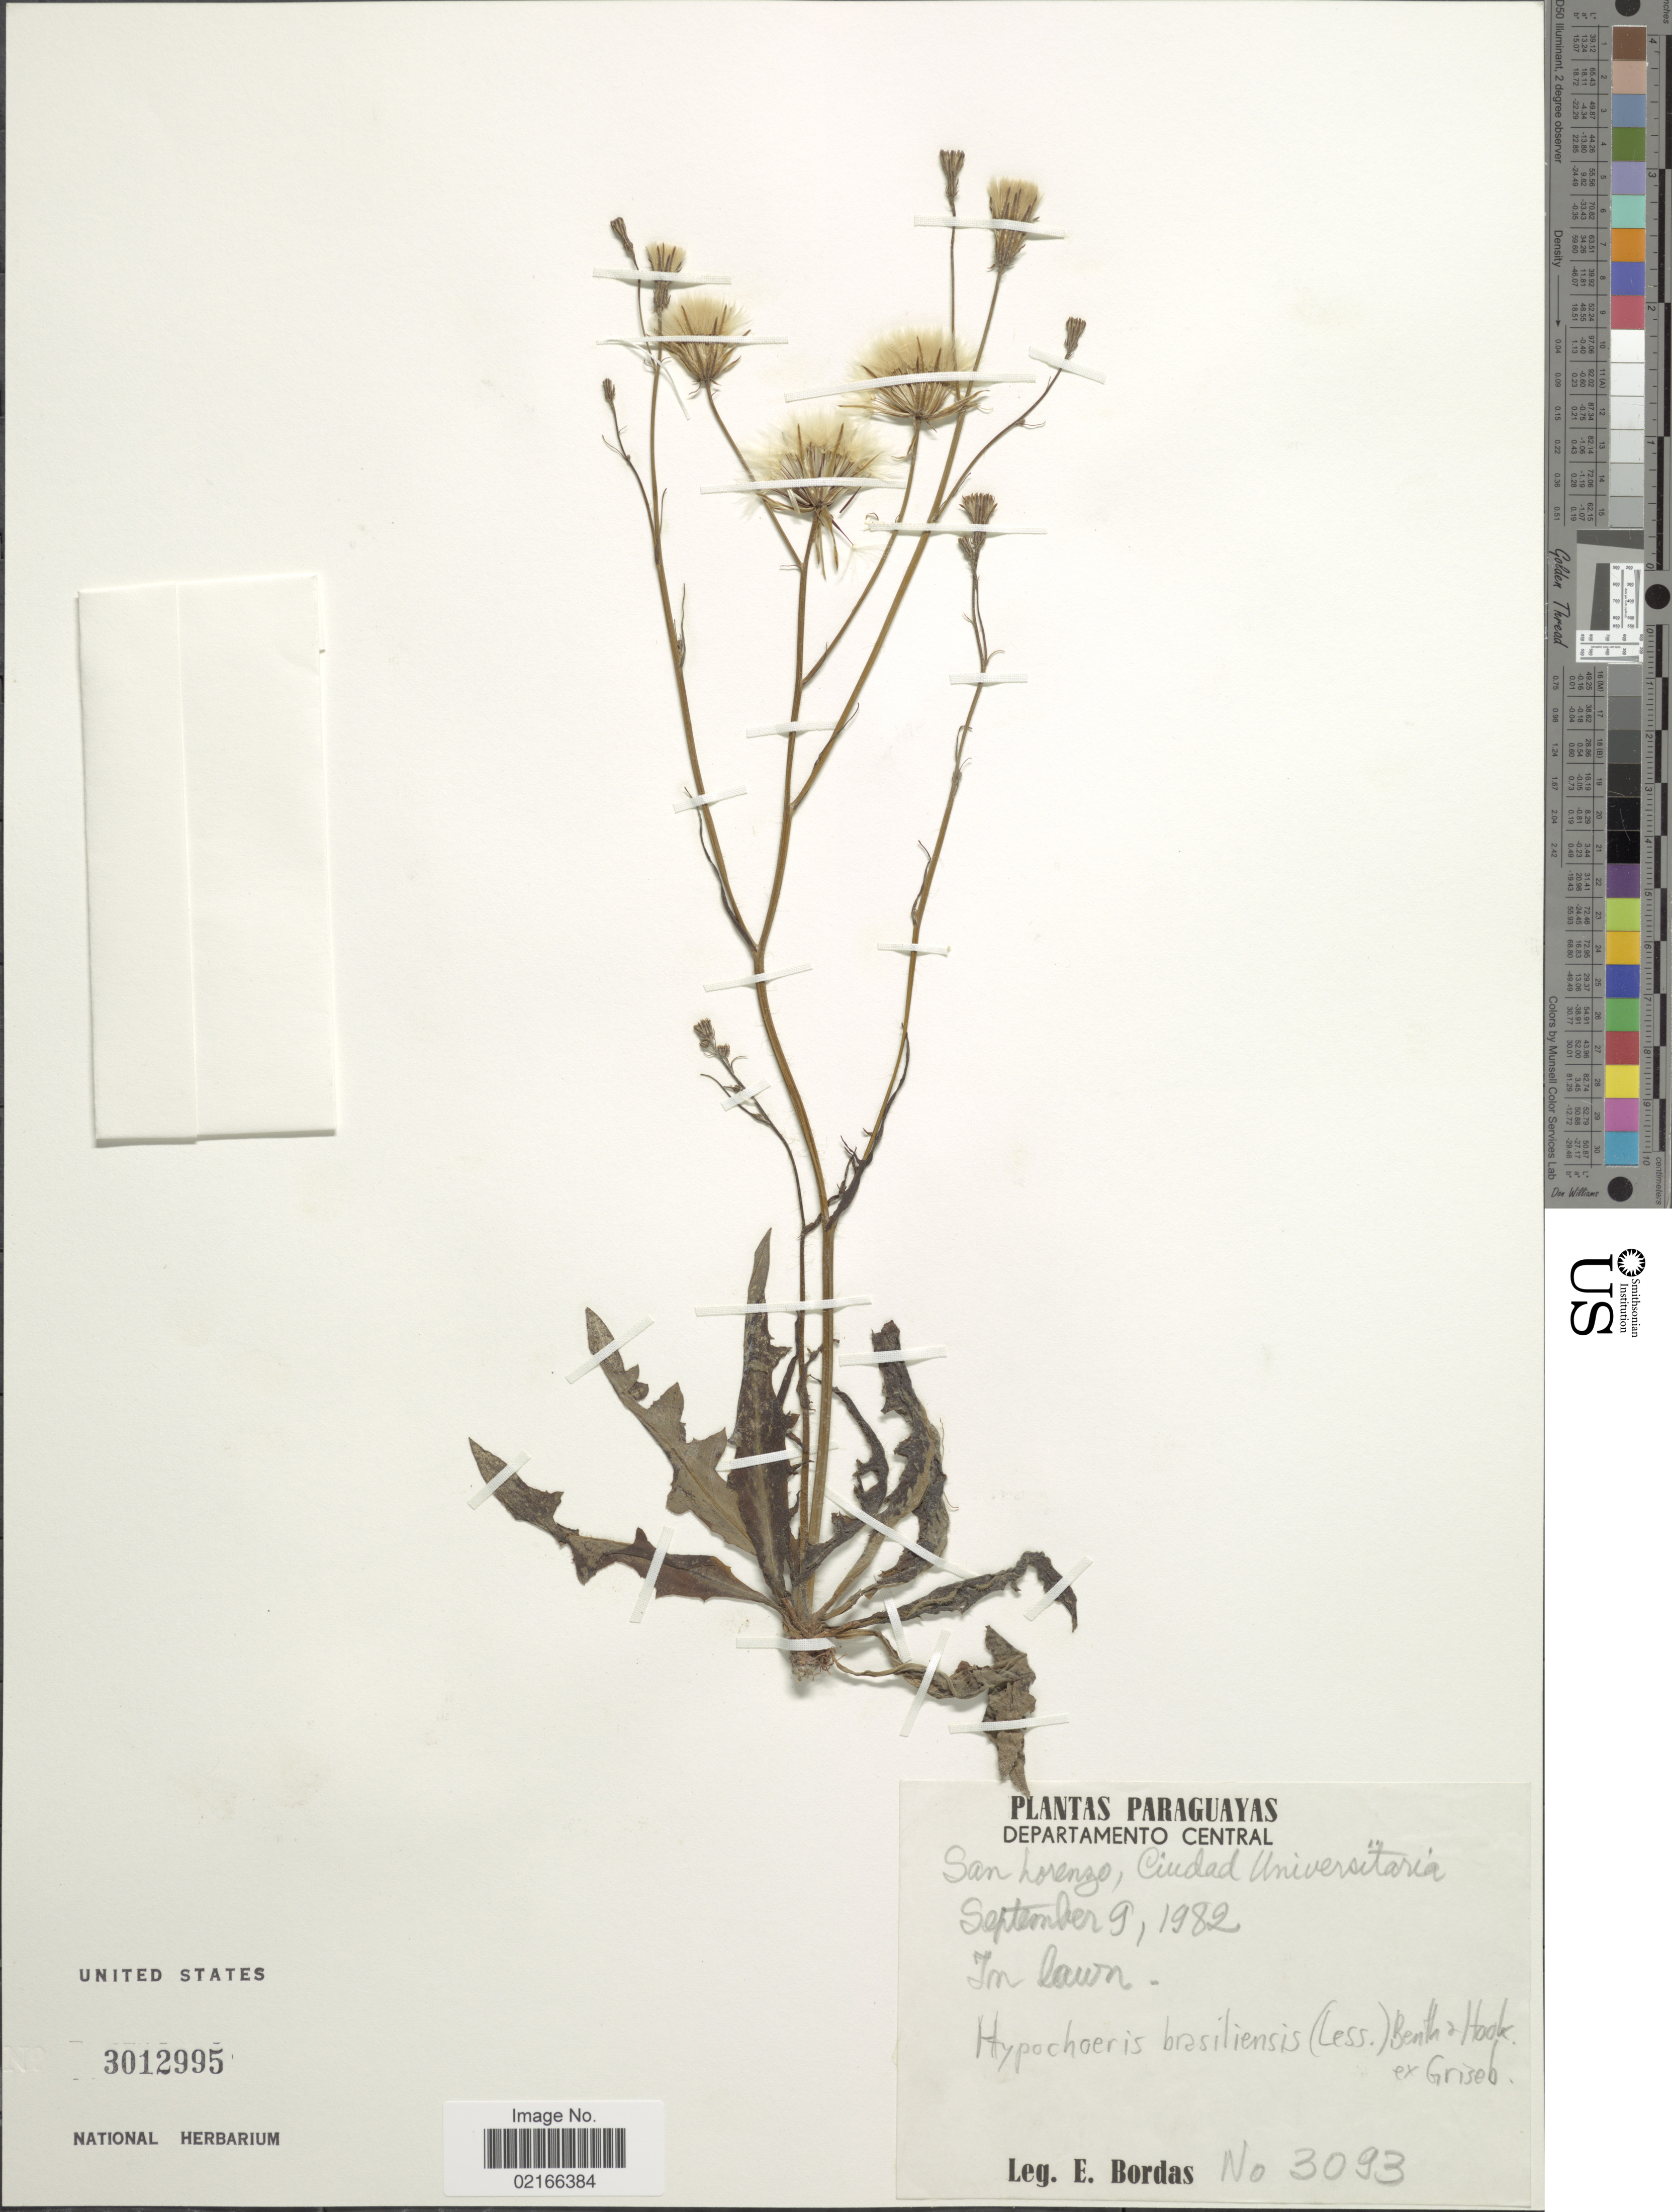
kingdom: Plantae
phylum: Tracheophyta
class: Magnoliopsida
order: Asterales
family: Asteraceae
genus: Hypochaeris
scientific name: Hypochaeris brasiliensis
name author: (Less.) Griseb.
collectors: E. Bordas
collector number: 3093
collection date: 1982-09-09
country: Paraguay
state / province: Central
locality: San Lorenzo, Ciudad Universitaria. In lawn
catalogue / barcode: US 3012995